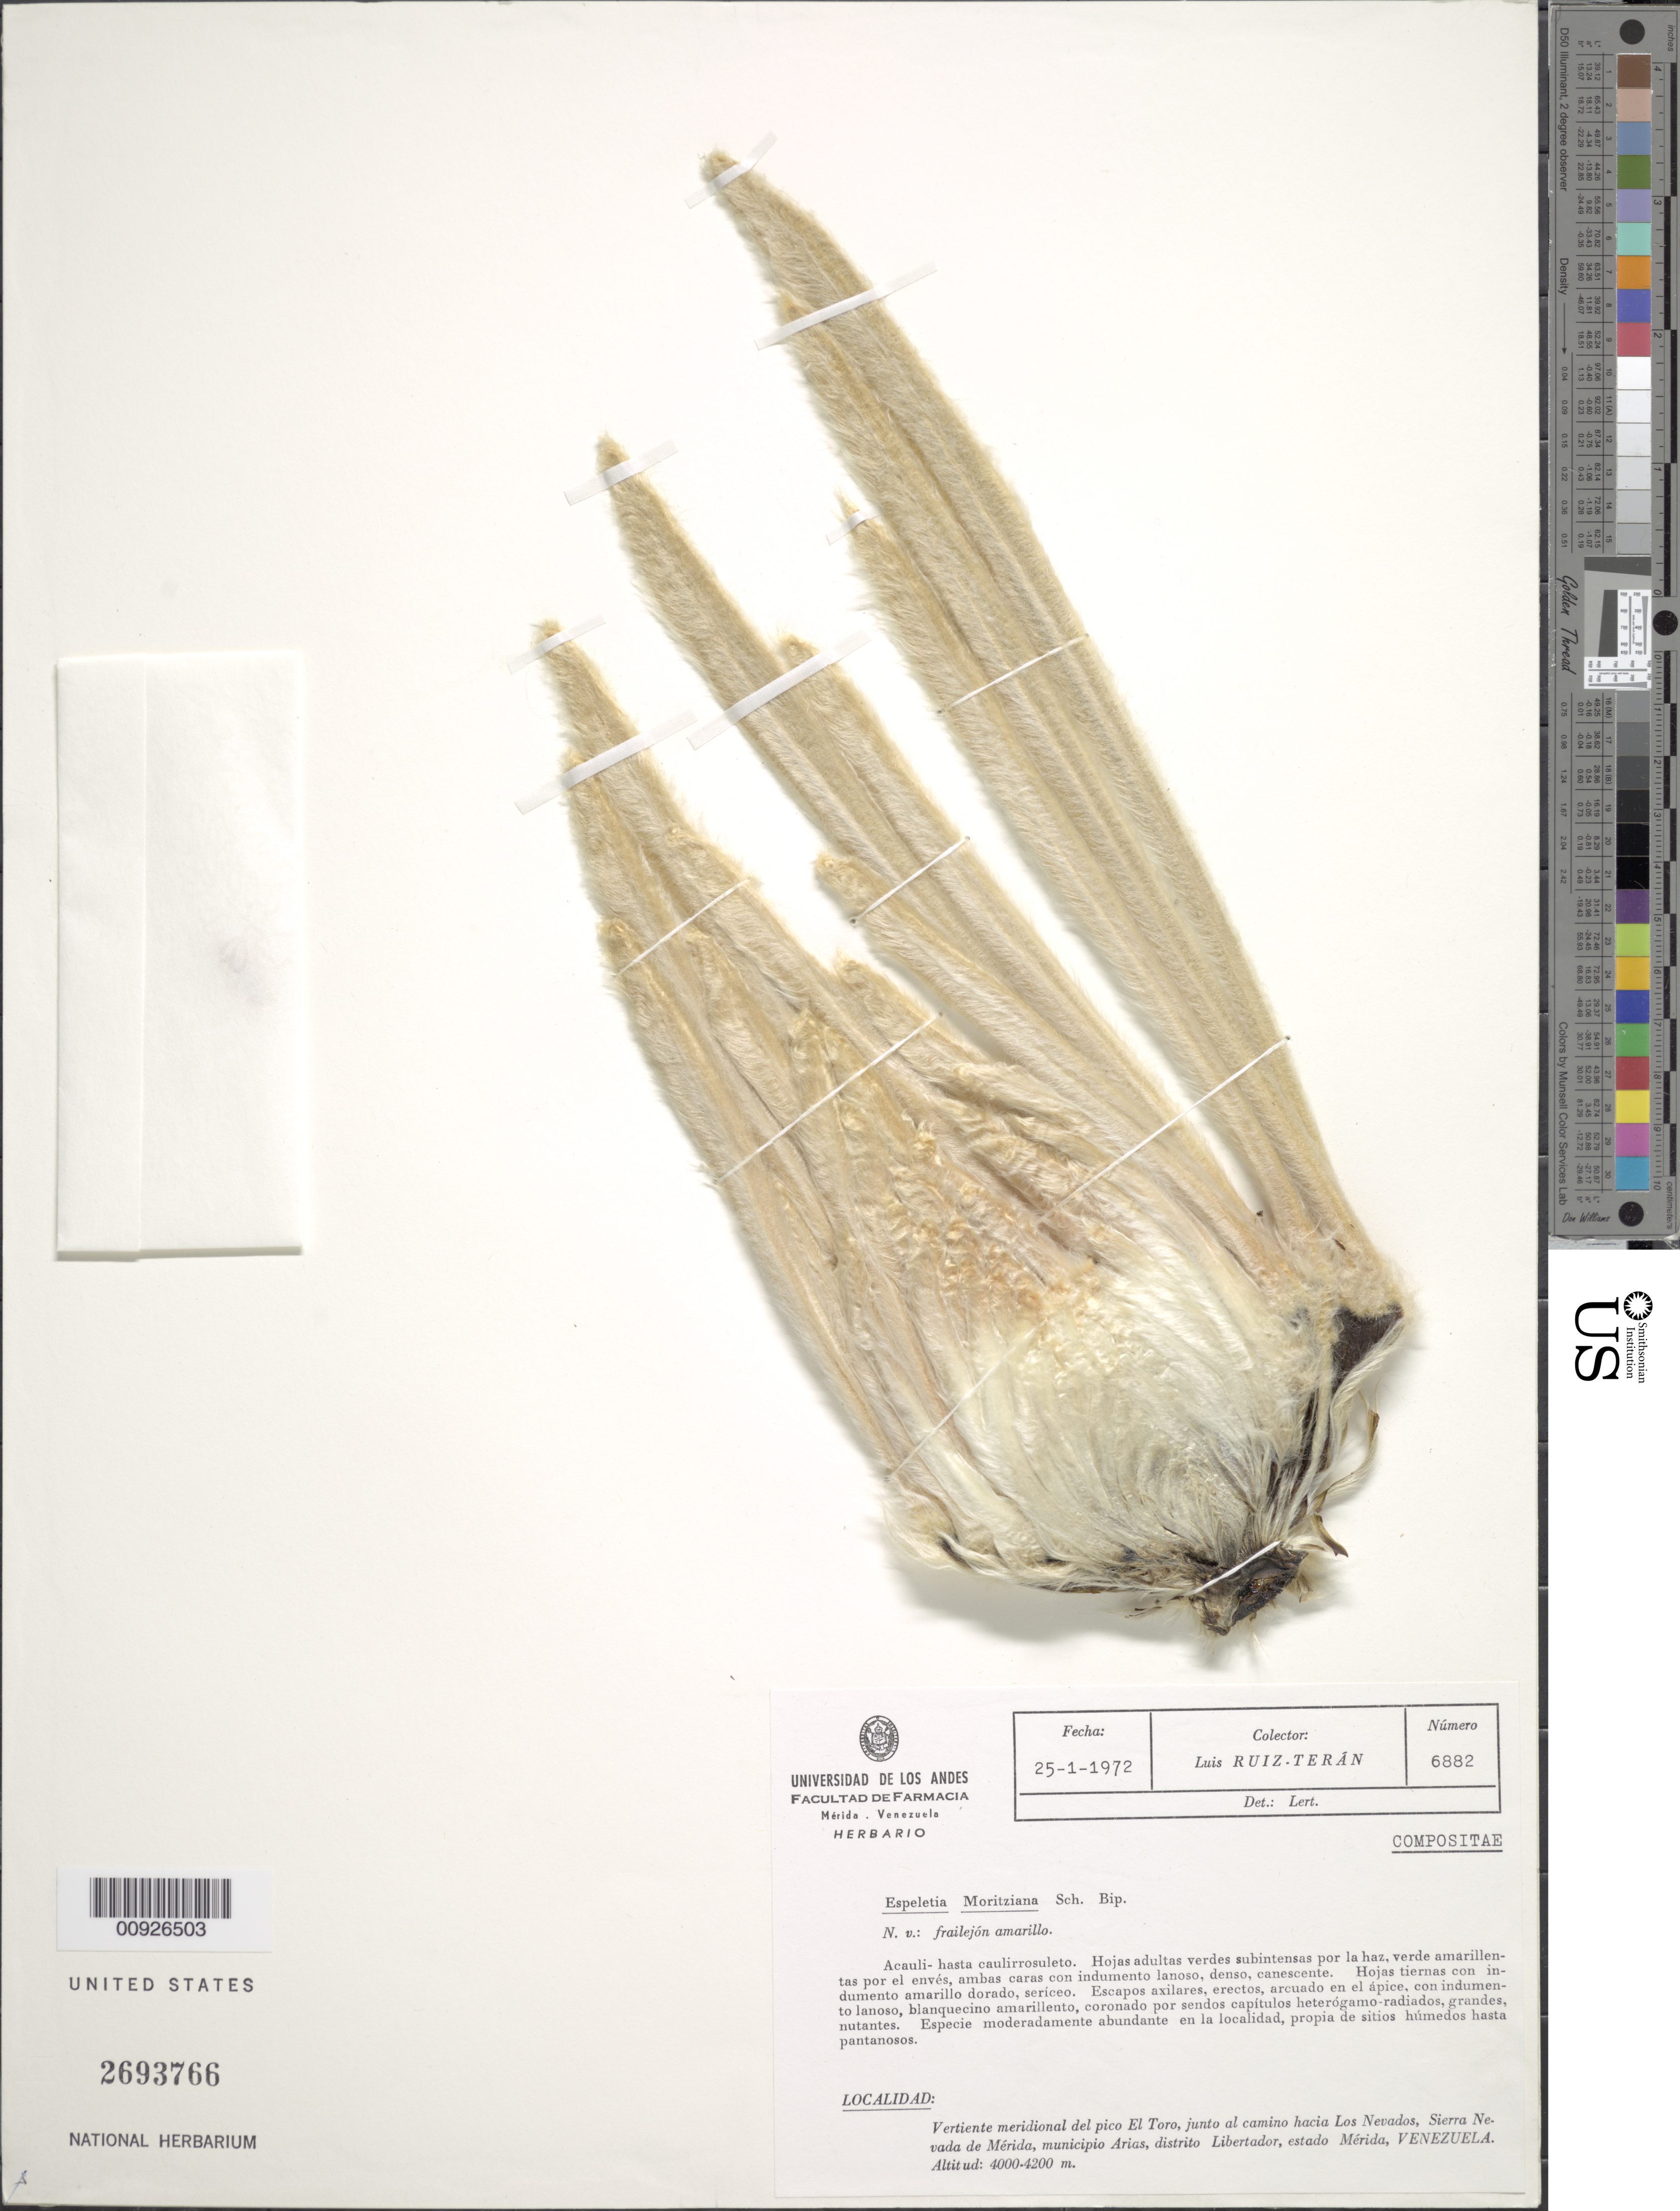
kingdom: Plantae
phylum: Tracheophyta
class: Magnoliopsida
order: Asterales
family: Asteraceae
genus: Coespeletia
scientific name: Coespeletia moritziana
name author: (Sch. Bip. ex Wedd.) Cuatrec.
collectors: L. E. Ruíz-Terán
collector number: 6882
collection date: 1972-01-25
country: Venezuela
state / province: Mérida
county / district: Libertador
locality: Vertiente meridional del el pico El Toro, junto al camino hacia Los Nevados, Sierra Nevada de Mérida, M. Arias.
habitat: Especie moderadamente abundante en la localidad, propia de sitios húmedos hasta pantanosos.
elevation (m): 4000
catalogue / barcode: US 2693766